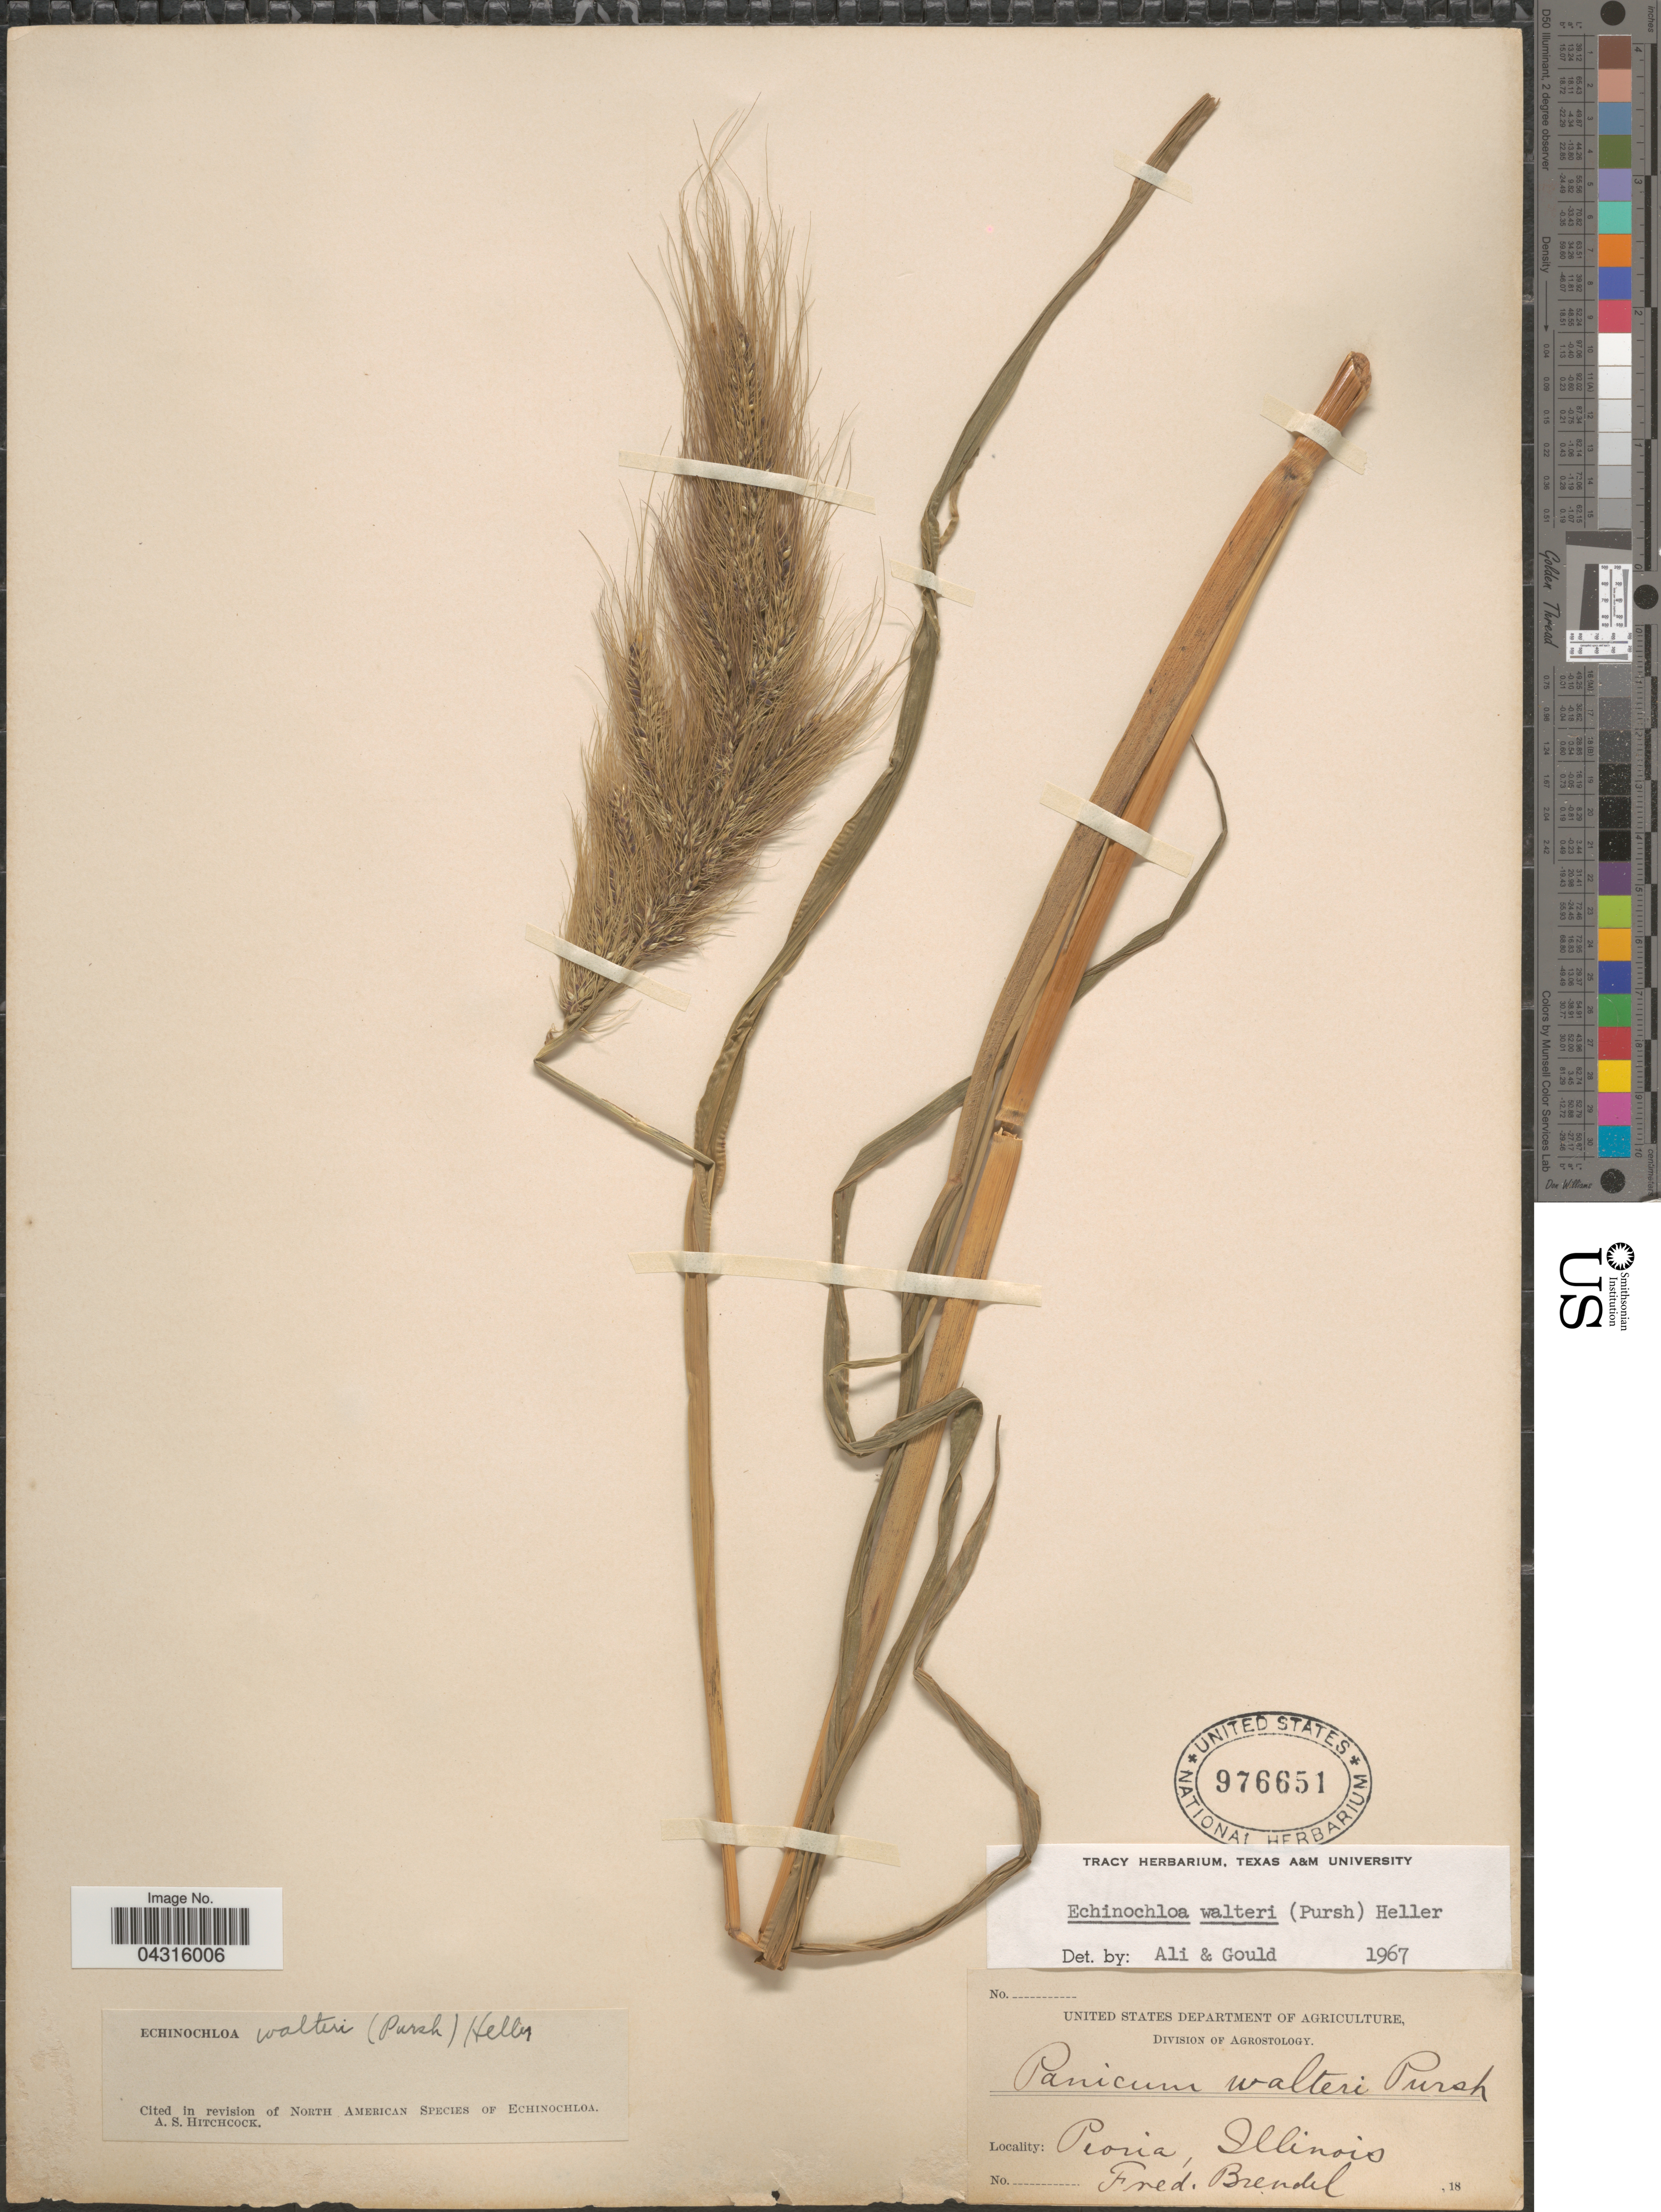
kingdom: Plantae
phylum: Tracheophyta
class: Liliopsida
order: Poales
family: Poaceae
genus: Echinochloa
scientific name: Echinochloa walteri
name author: (Pursh) A. Heller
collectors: F. Brendel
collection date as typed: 18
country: United States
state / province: Illinois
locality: Peoria.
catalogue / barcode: US 976651